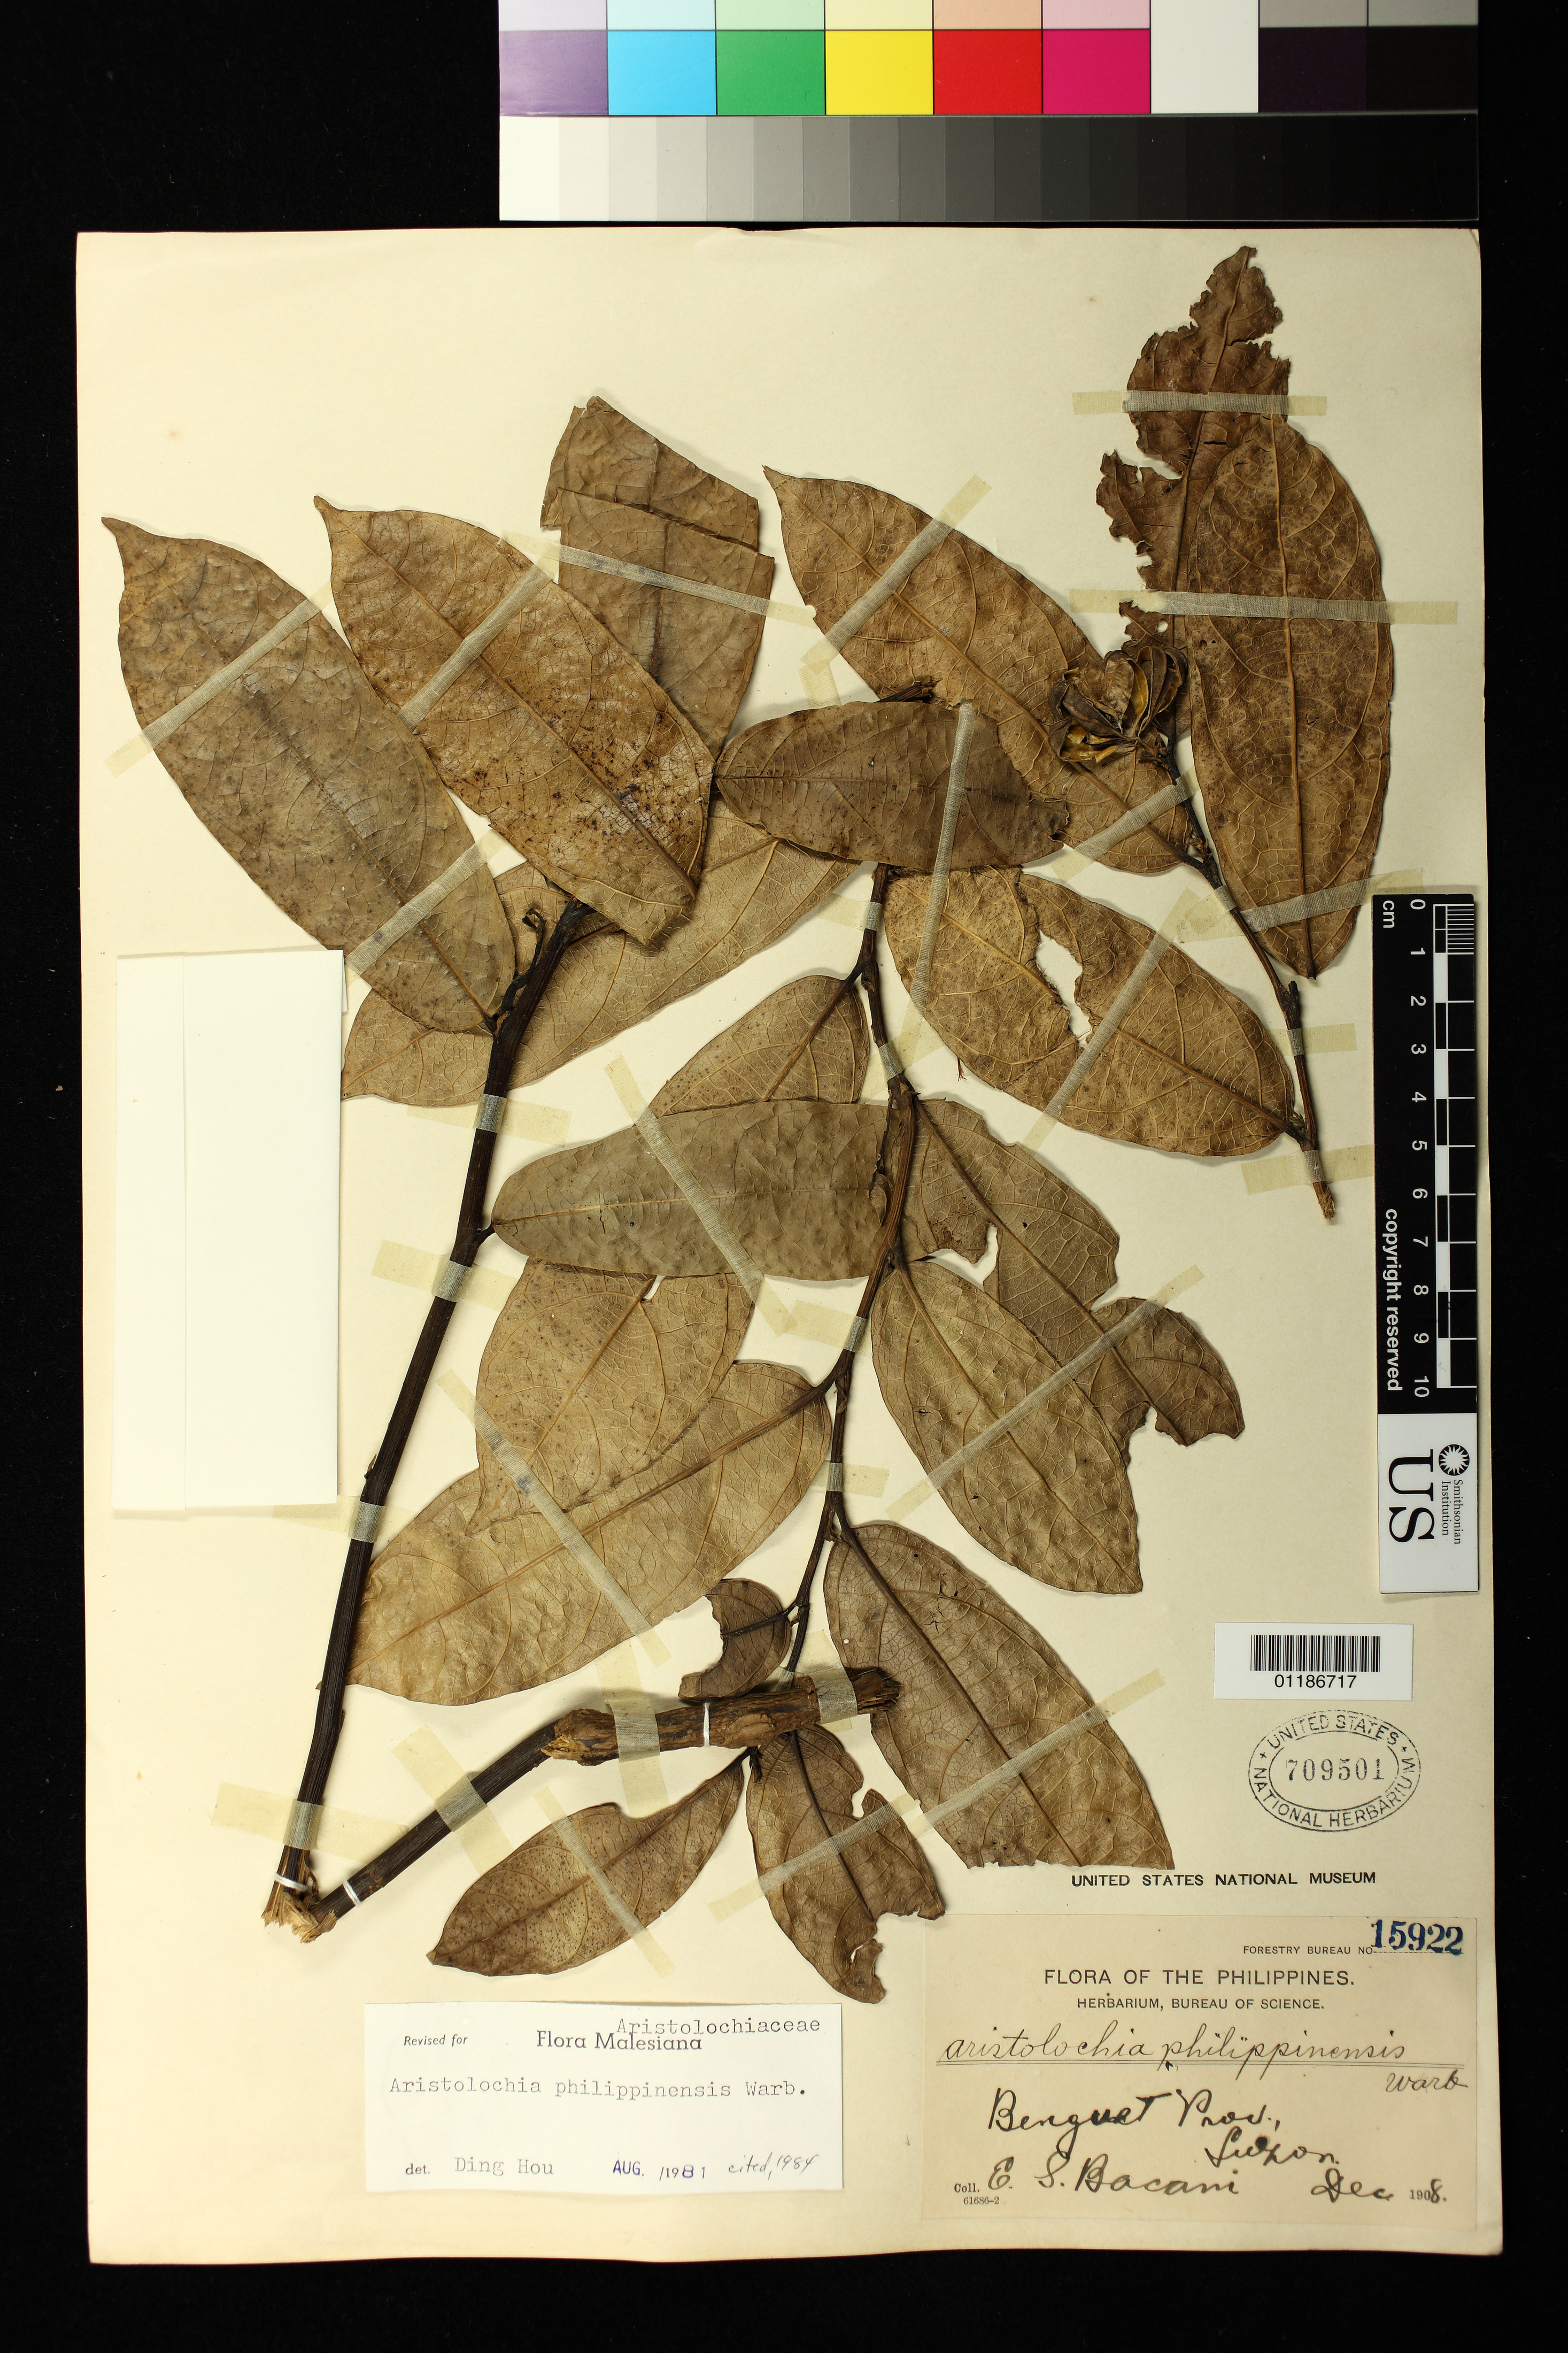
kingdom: Plantae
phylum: Tracheophyta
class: Magnoliopsida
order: Piperales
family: Aristolochiaceae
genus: Aristolochia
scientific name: Aristolochia philippinensis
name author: Warb.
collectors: E. Bacani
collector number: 15922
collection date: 1908-12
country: Philippines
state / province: Cordillera (Administrative Region)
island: Luzon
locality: Province of Benguet.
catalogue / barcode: US 709501